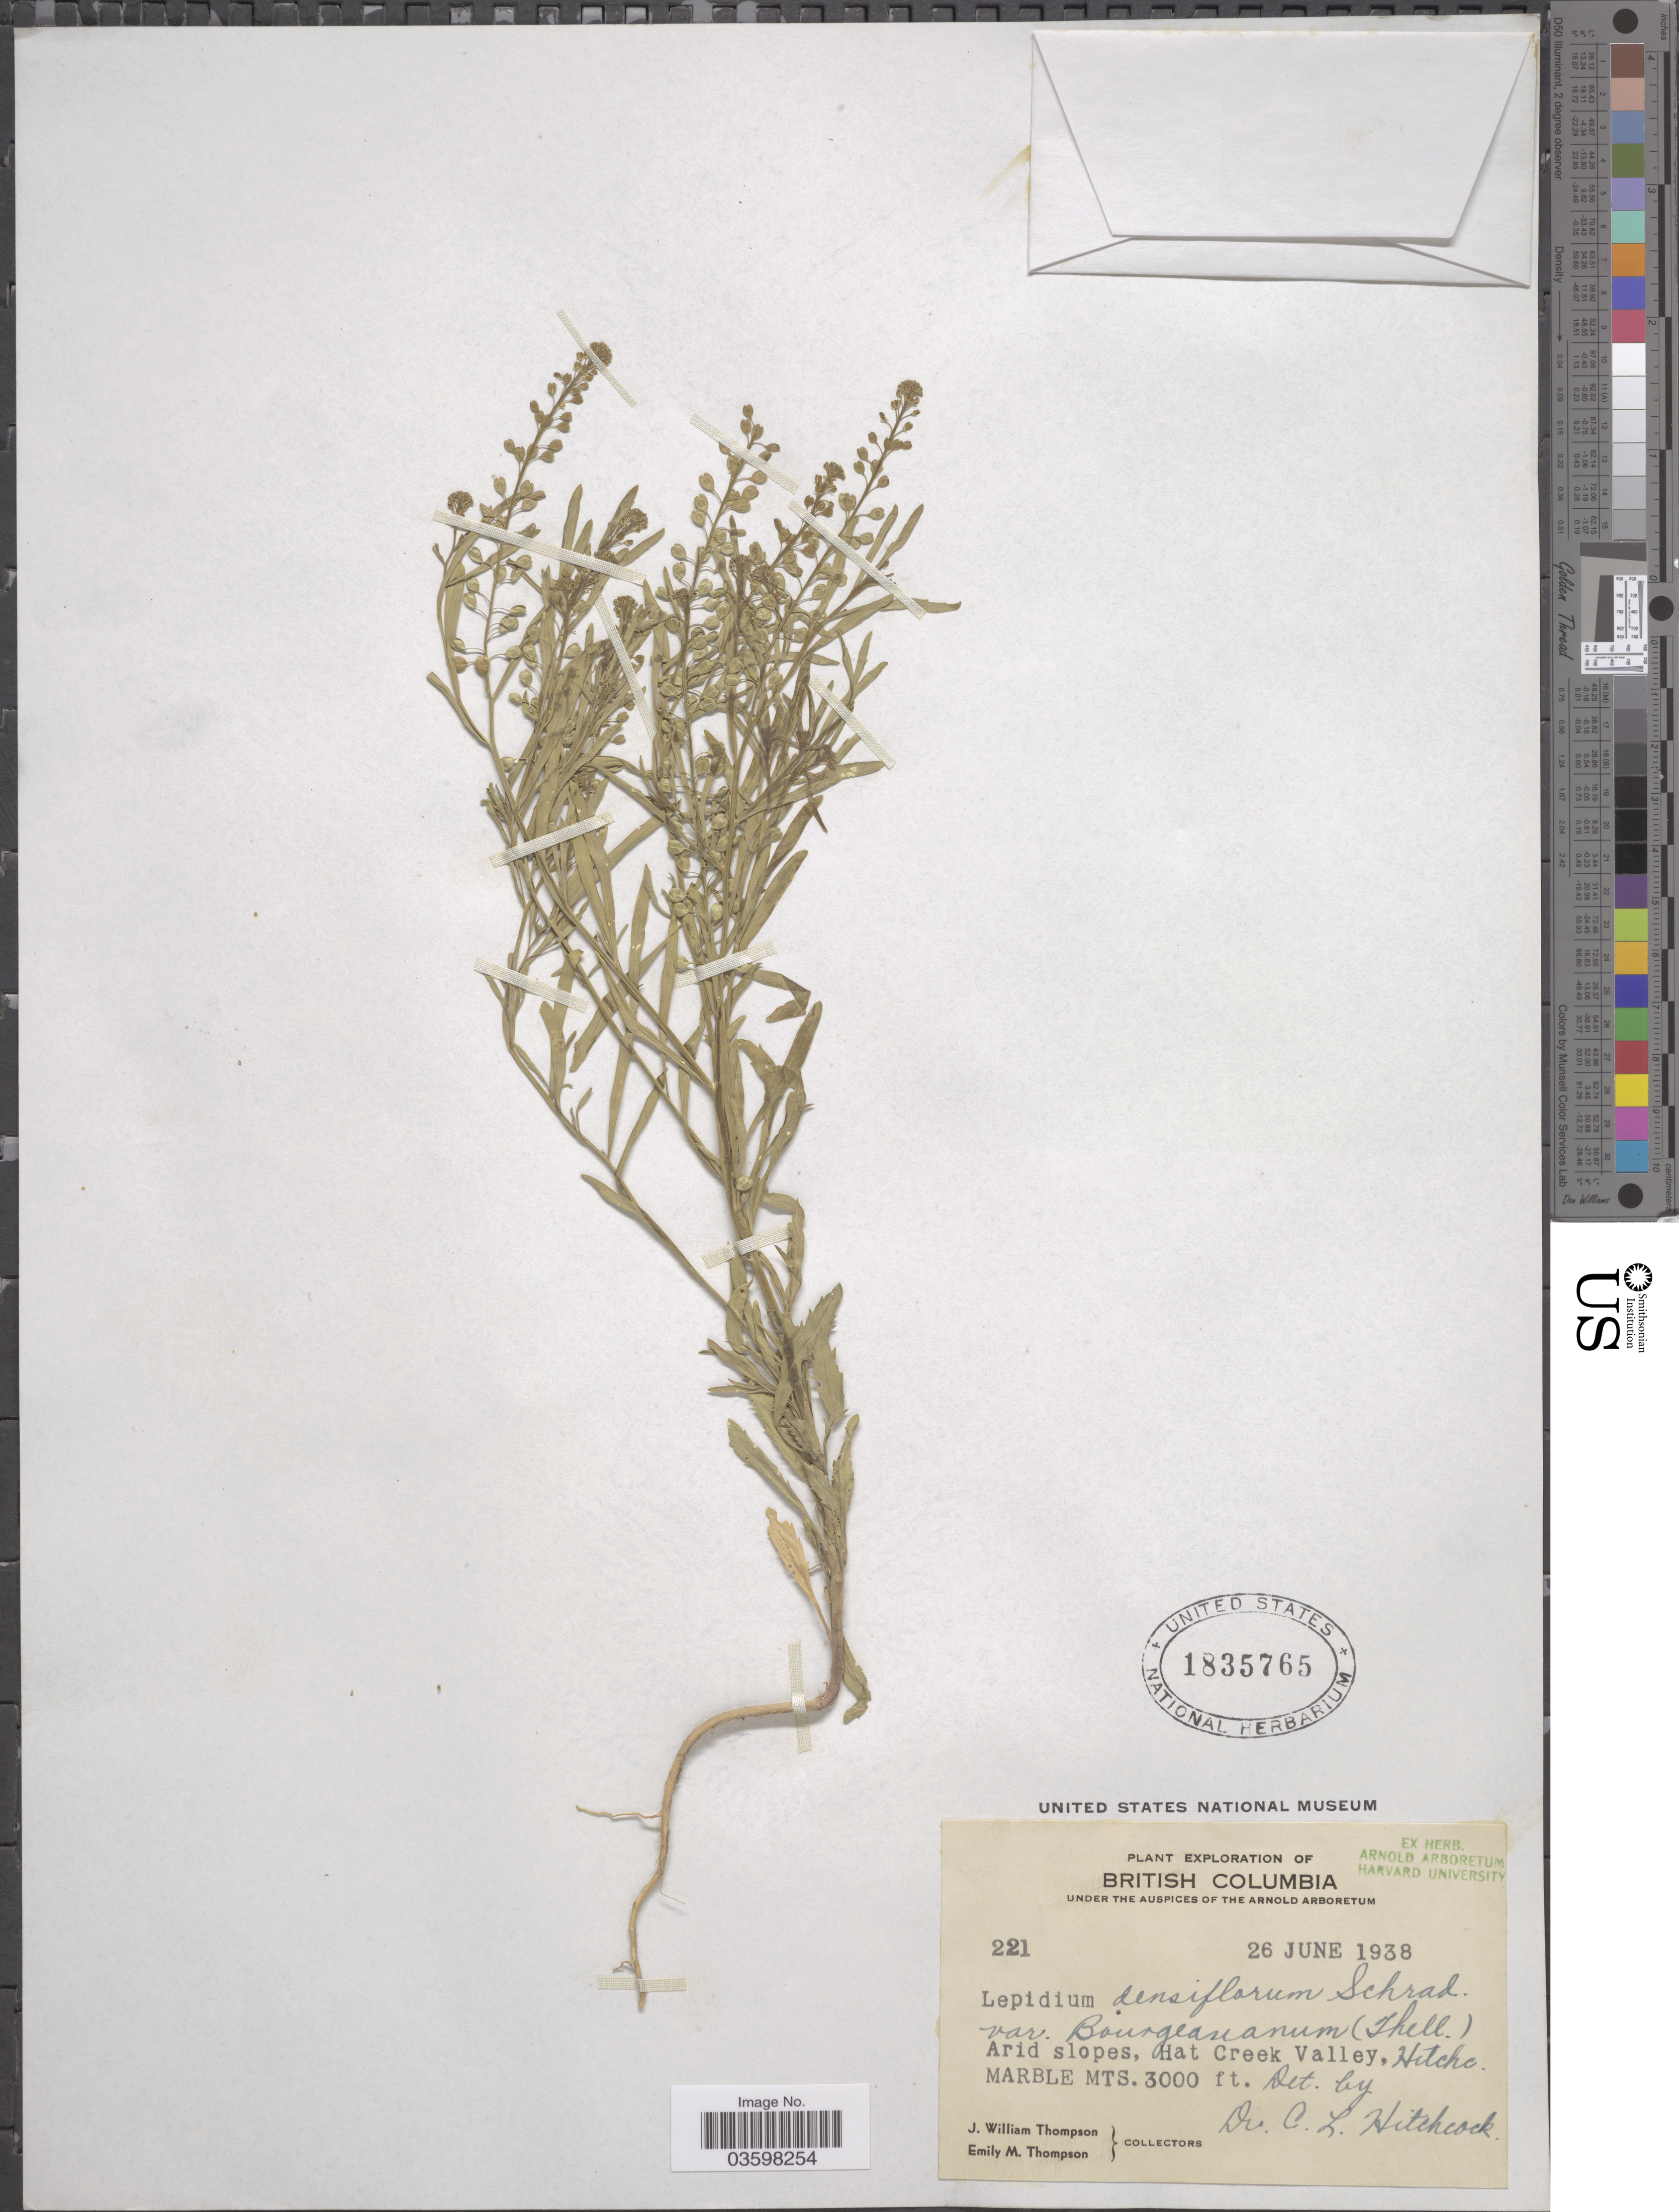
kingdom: Plantae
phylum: Tracheophyta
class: Magnoliopsida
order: Brassicales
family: Brassicaceae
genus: Lepidium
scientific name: Lepidium densiflorum var. bourgeauanum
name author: (Thell.) C.L. Hitchc.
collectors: J. W. Thompson & E. M. Thompson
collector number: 221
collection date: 1938-06-26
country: Canada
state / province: British Columbia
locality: Arid slopes, Hat Creek Valley. Marble Mts.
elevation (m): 914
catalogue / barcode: US 1835765